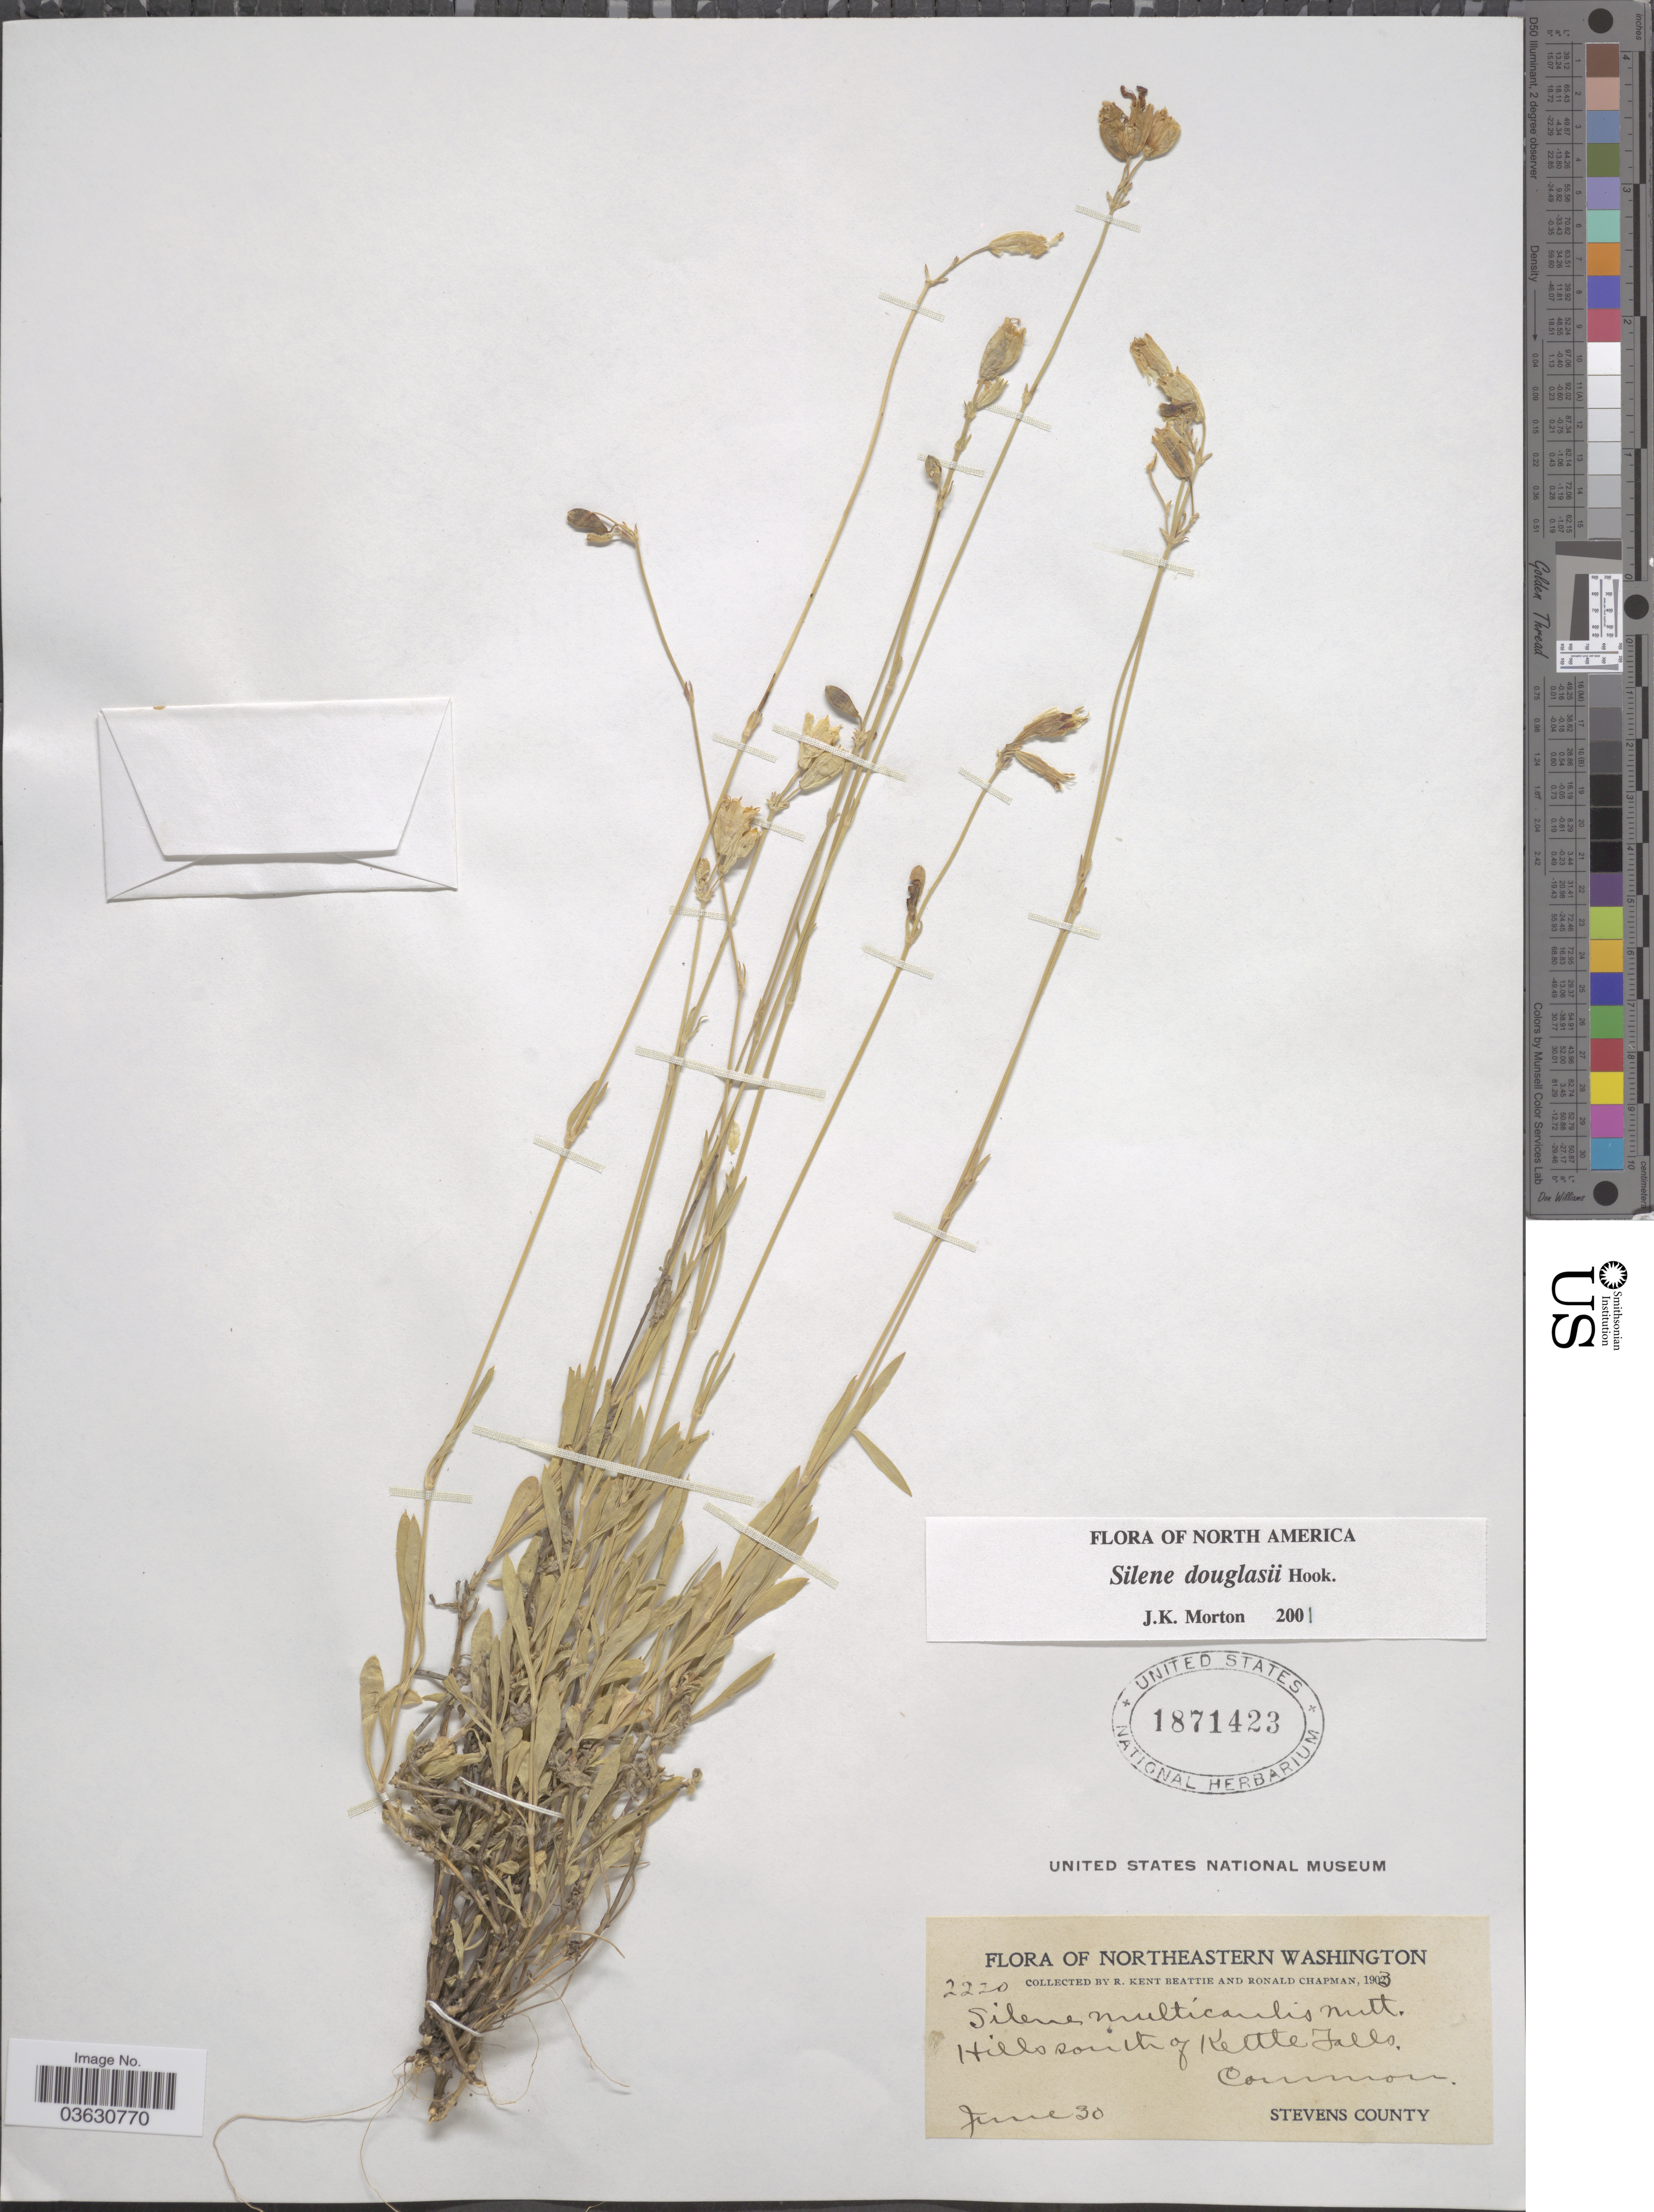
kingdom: Plantae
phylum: Tracheophyta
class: Magnoliopsida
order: Caryophyllales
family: Caryophyllaceae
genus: Silene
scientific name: Silene douglasii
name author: Hook.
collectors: R. K. Beattie & R. Chapman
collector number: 2220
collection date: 1903-06-30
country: United States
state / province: Washington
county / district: Stevens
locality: Northeastern Washington. Hills south of Kettle Falls. Stevens County.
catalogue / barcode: US 1871423